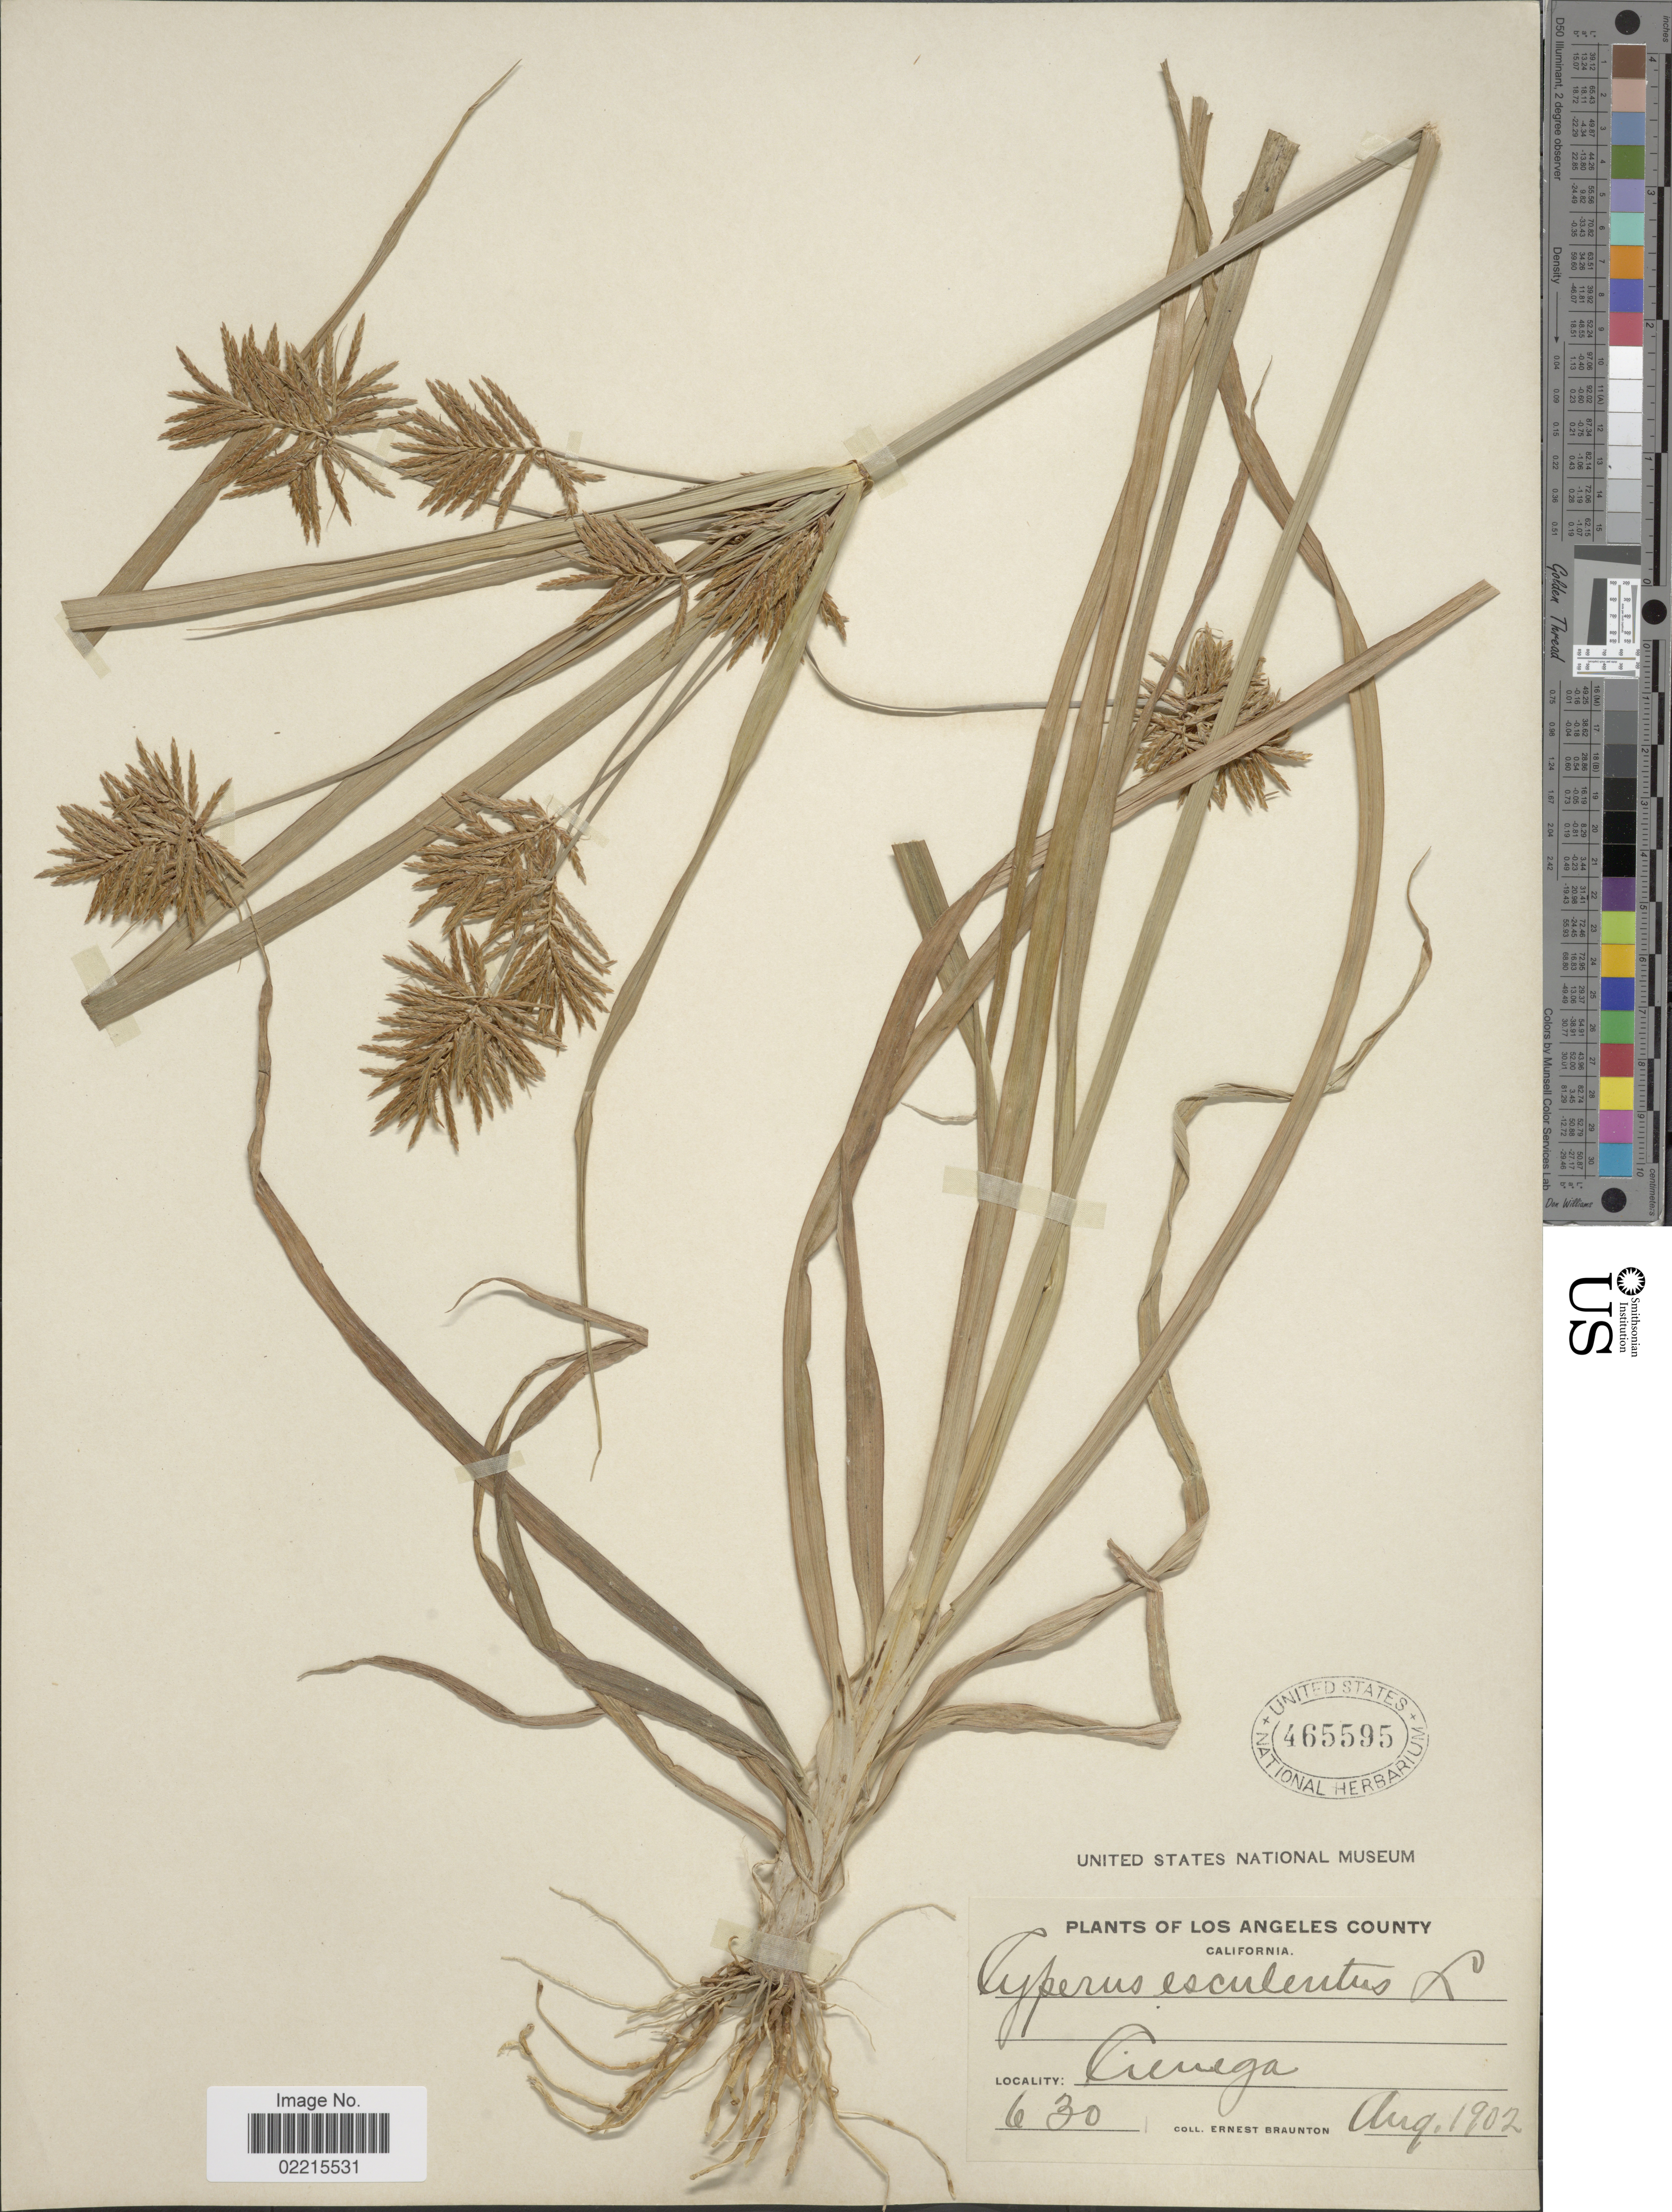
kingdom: Plantae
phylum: Tracheophyta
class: Liliopsida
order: Poales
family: Cyperaceae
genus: Cyperus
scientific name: Cyperus esculentus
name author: L.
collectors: E. Braunton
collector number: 630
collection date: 1902-08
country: United States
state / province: California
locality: Cienega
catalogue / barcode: US 465595